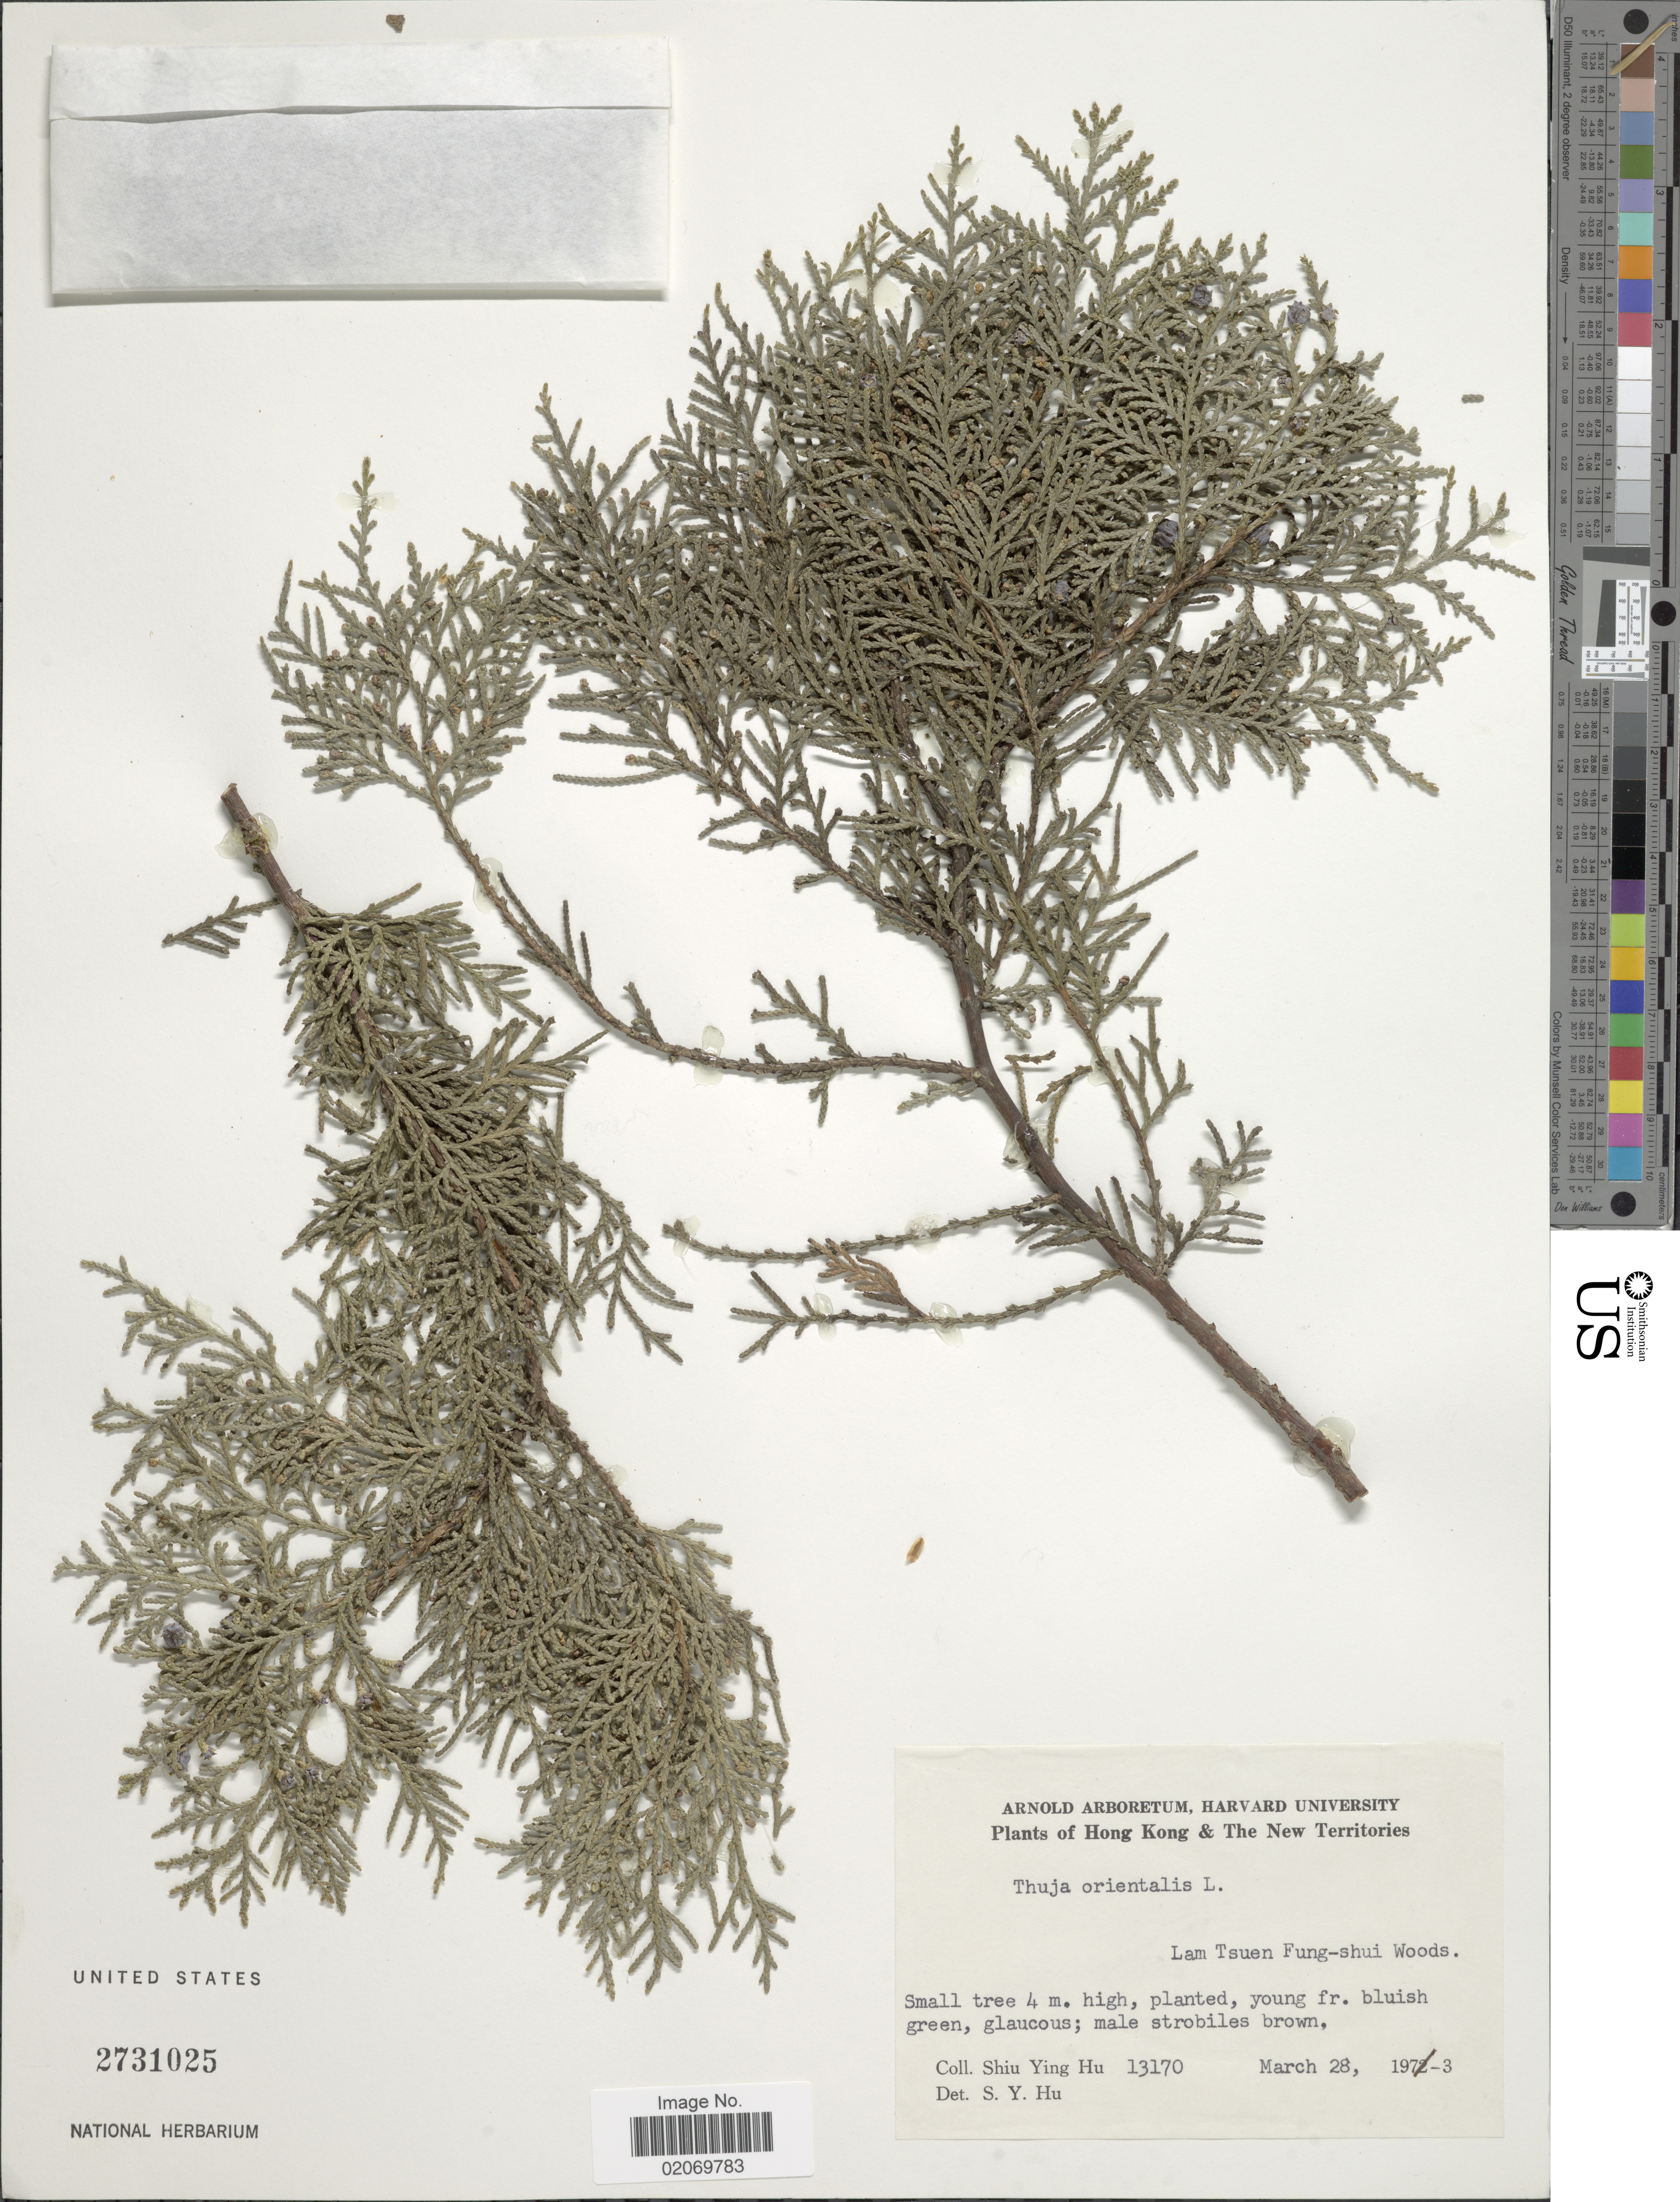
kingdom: Plantae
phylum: Tracheophyta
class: Pinopsida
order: Pinales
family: Cupressaceae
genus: Thuja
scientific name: Thuja orientalis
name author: L.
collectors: S. Y. Hu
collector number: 13170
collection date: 1973-03-28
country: China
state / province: Hong Kong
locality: The New Territories, Lam Tsuen Fung shui Woods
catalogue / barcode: US 2731025